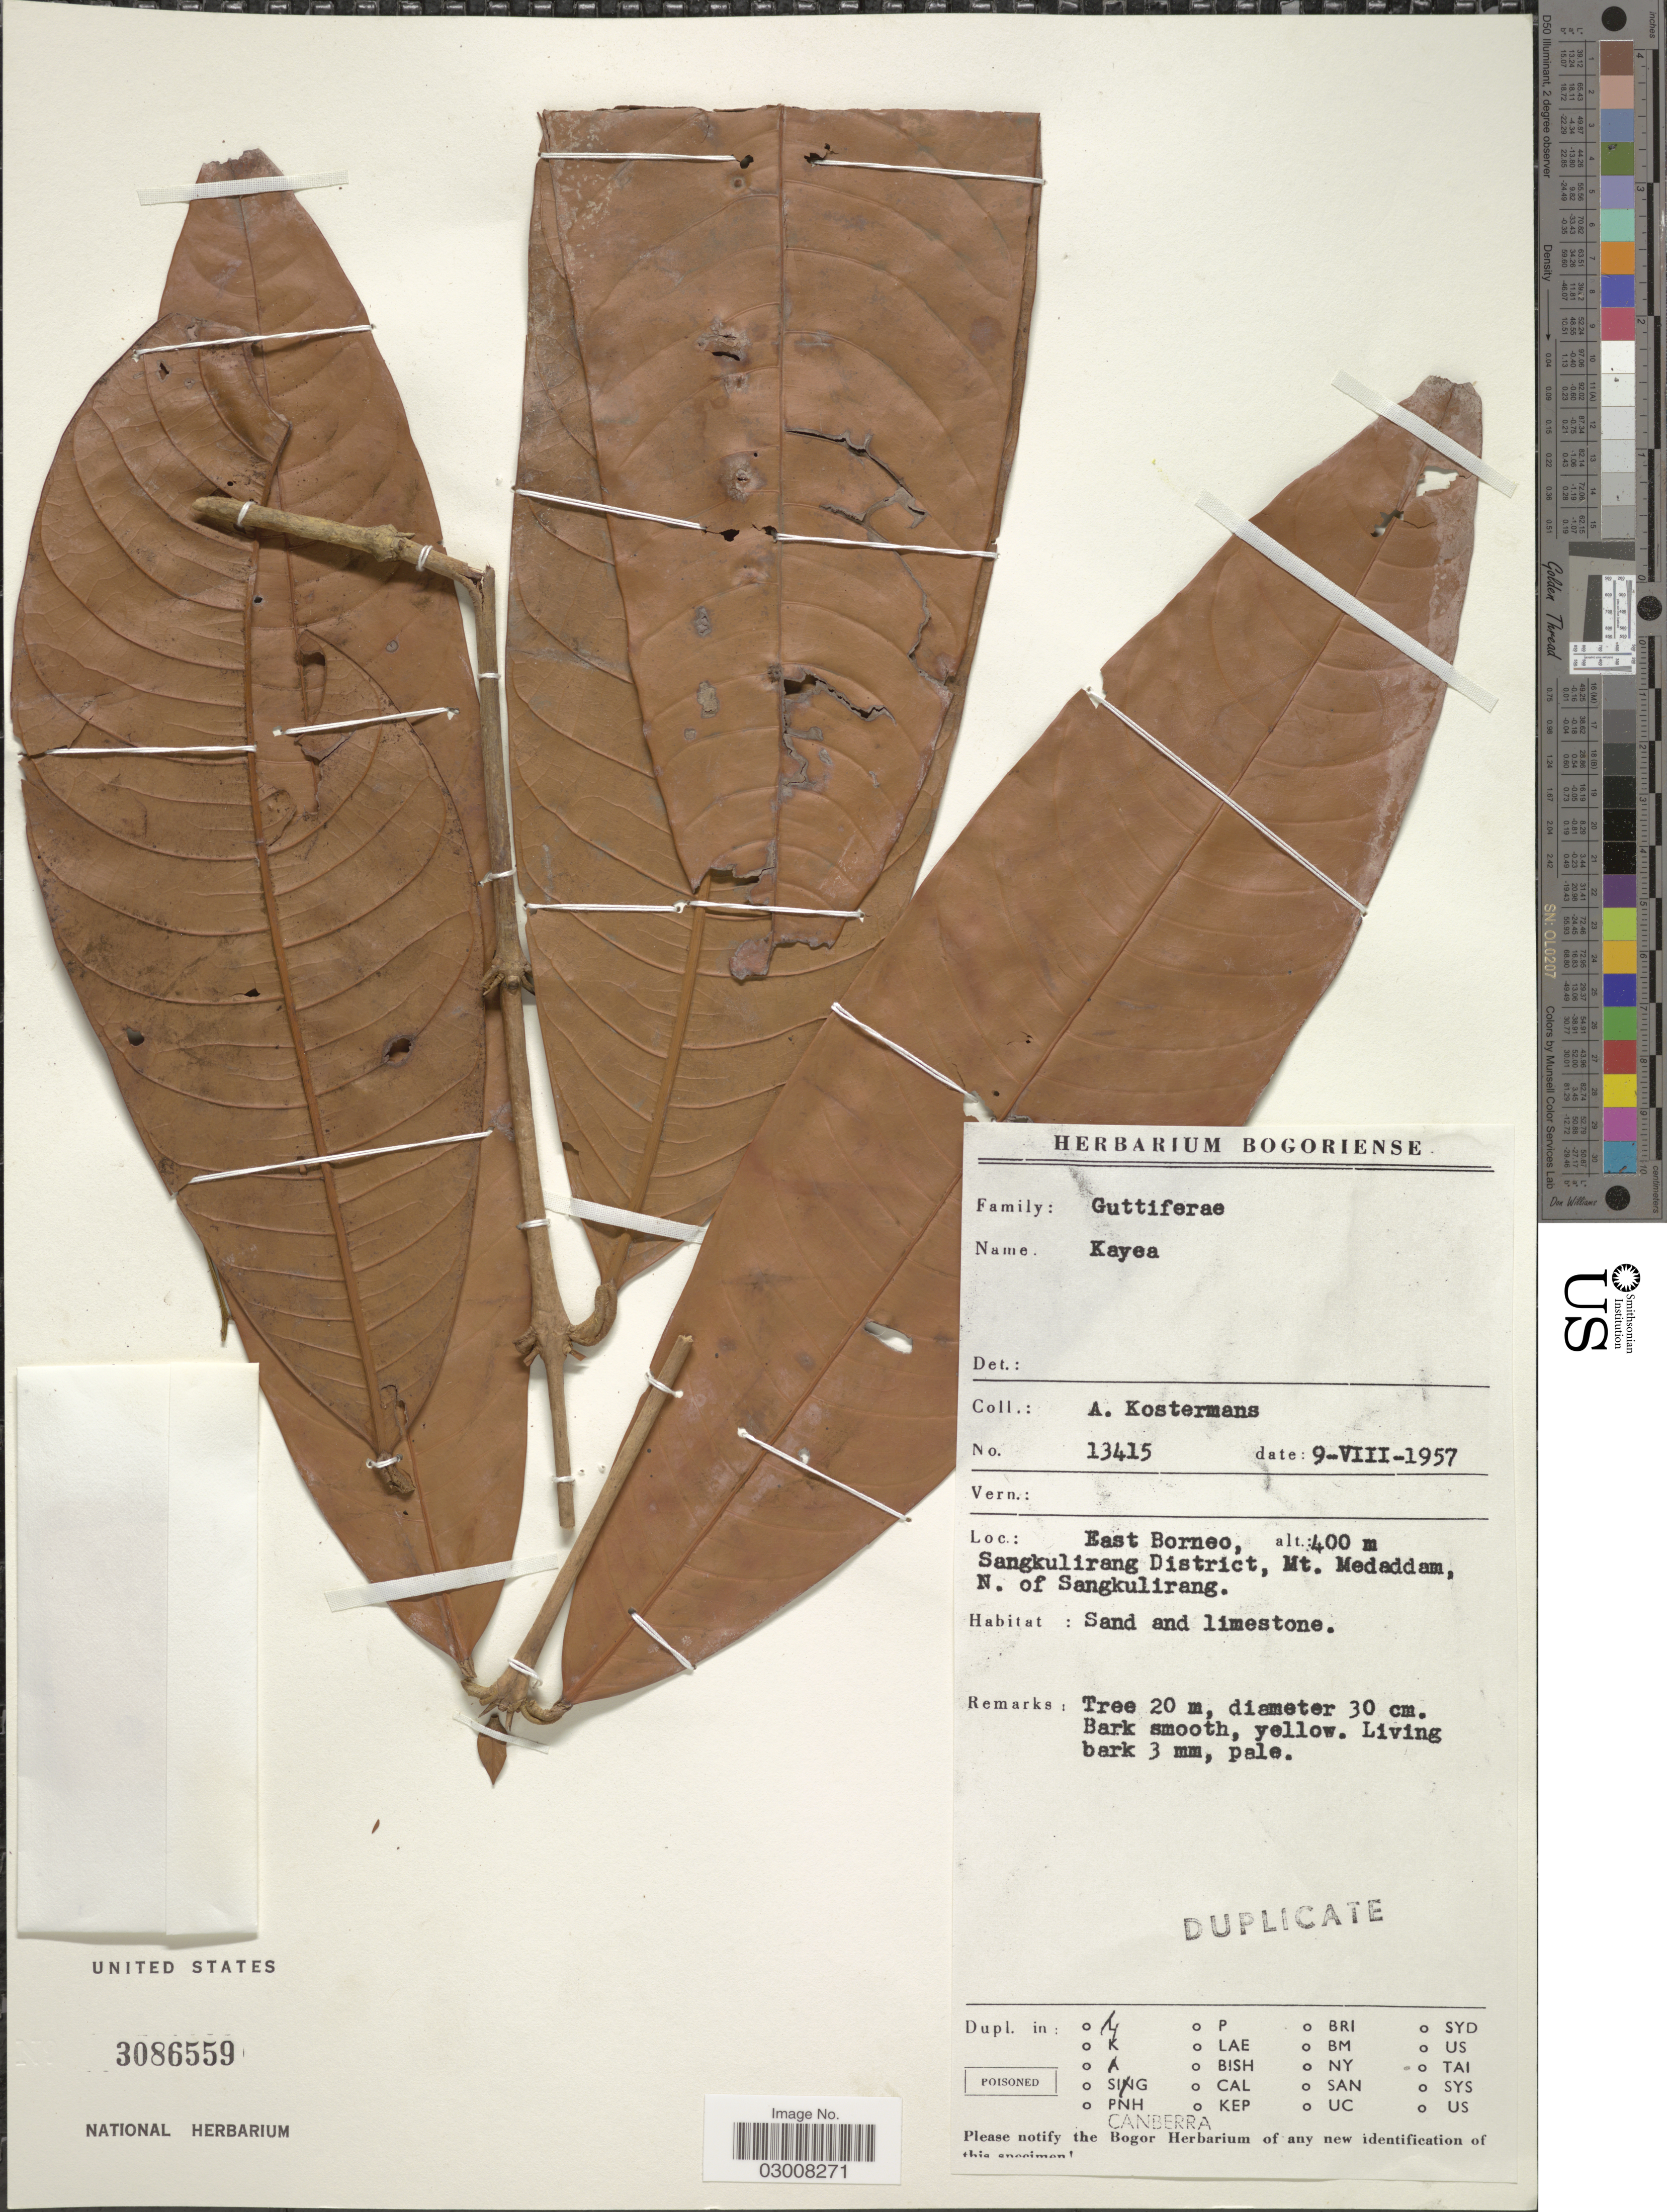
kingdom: Plantae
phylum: Tracheophyta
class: Magnoliopsida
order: Malpighiales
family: Calophyllaceae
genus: Kayea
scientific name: Kayea sp.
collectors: A. J. G. Kostermans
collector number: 13415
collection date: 1957-08-09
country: Indonesia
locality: East Borneo, Sangkulirang District, Mt. Medaddam, N. of Sangkulirang.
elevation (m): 400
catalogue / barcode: US 3086559